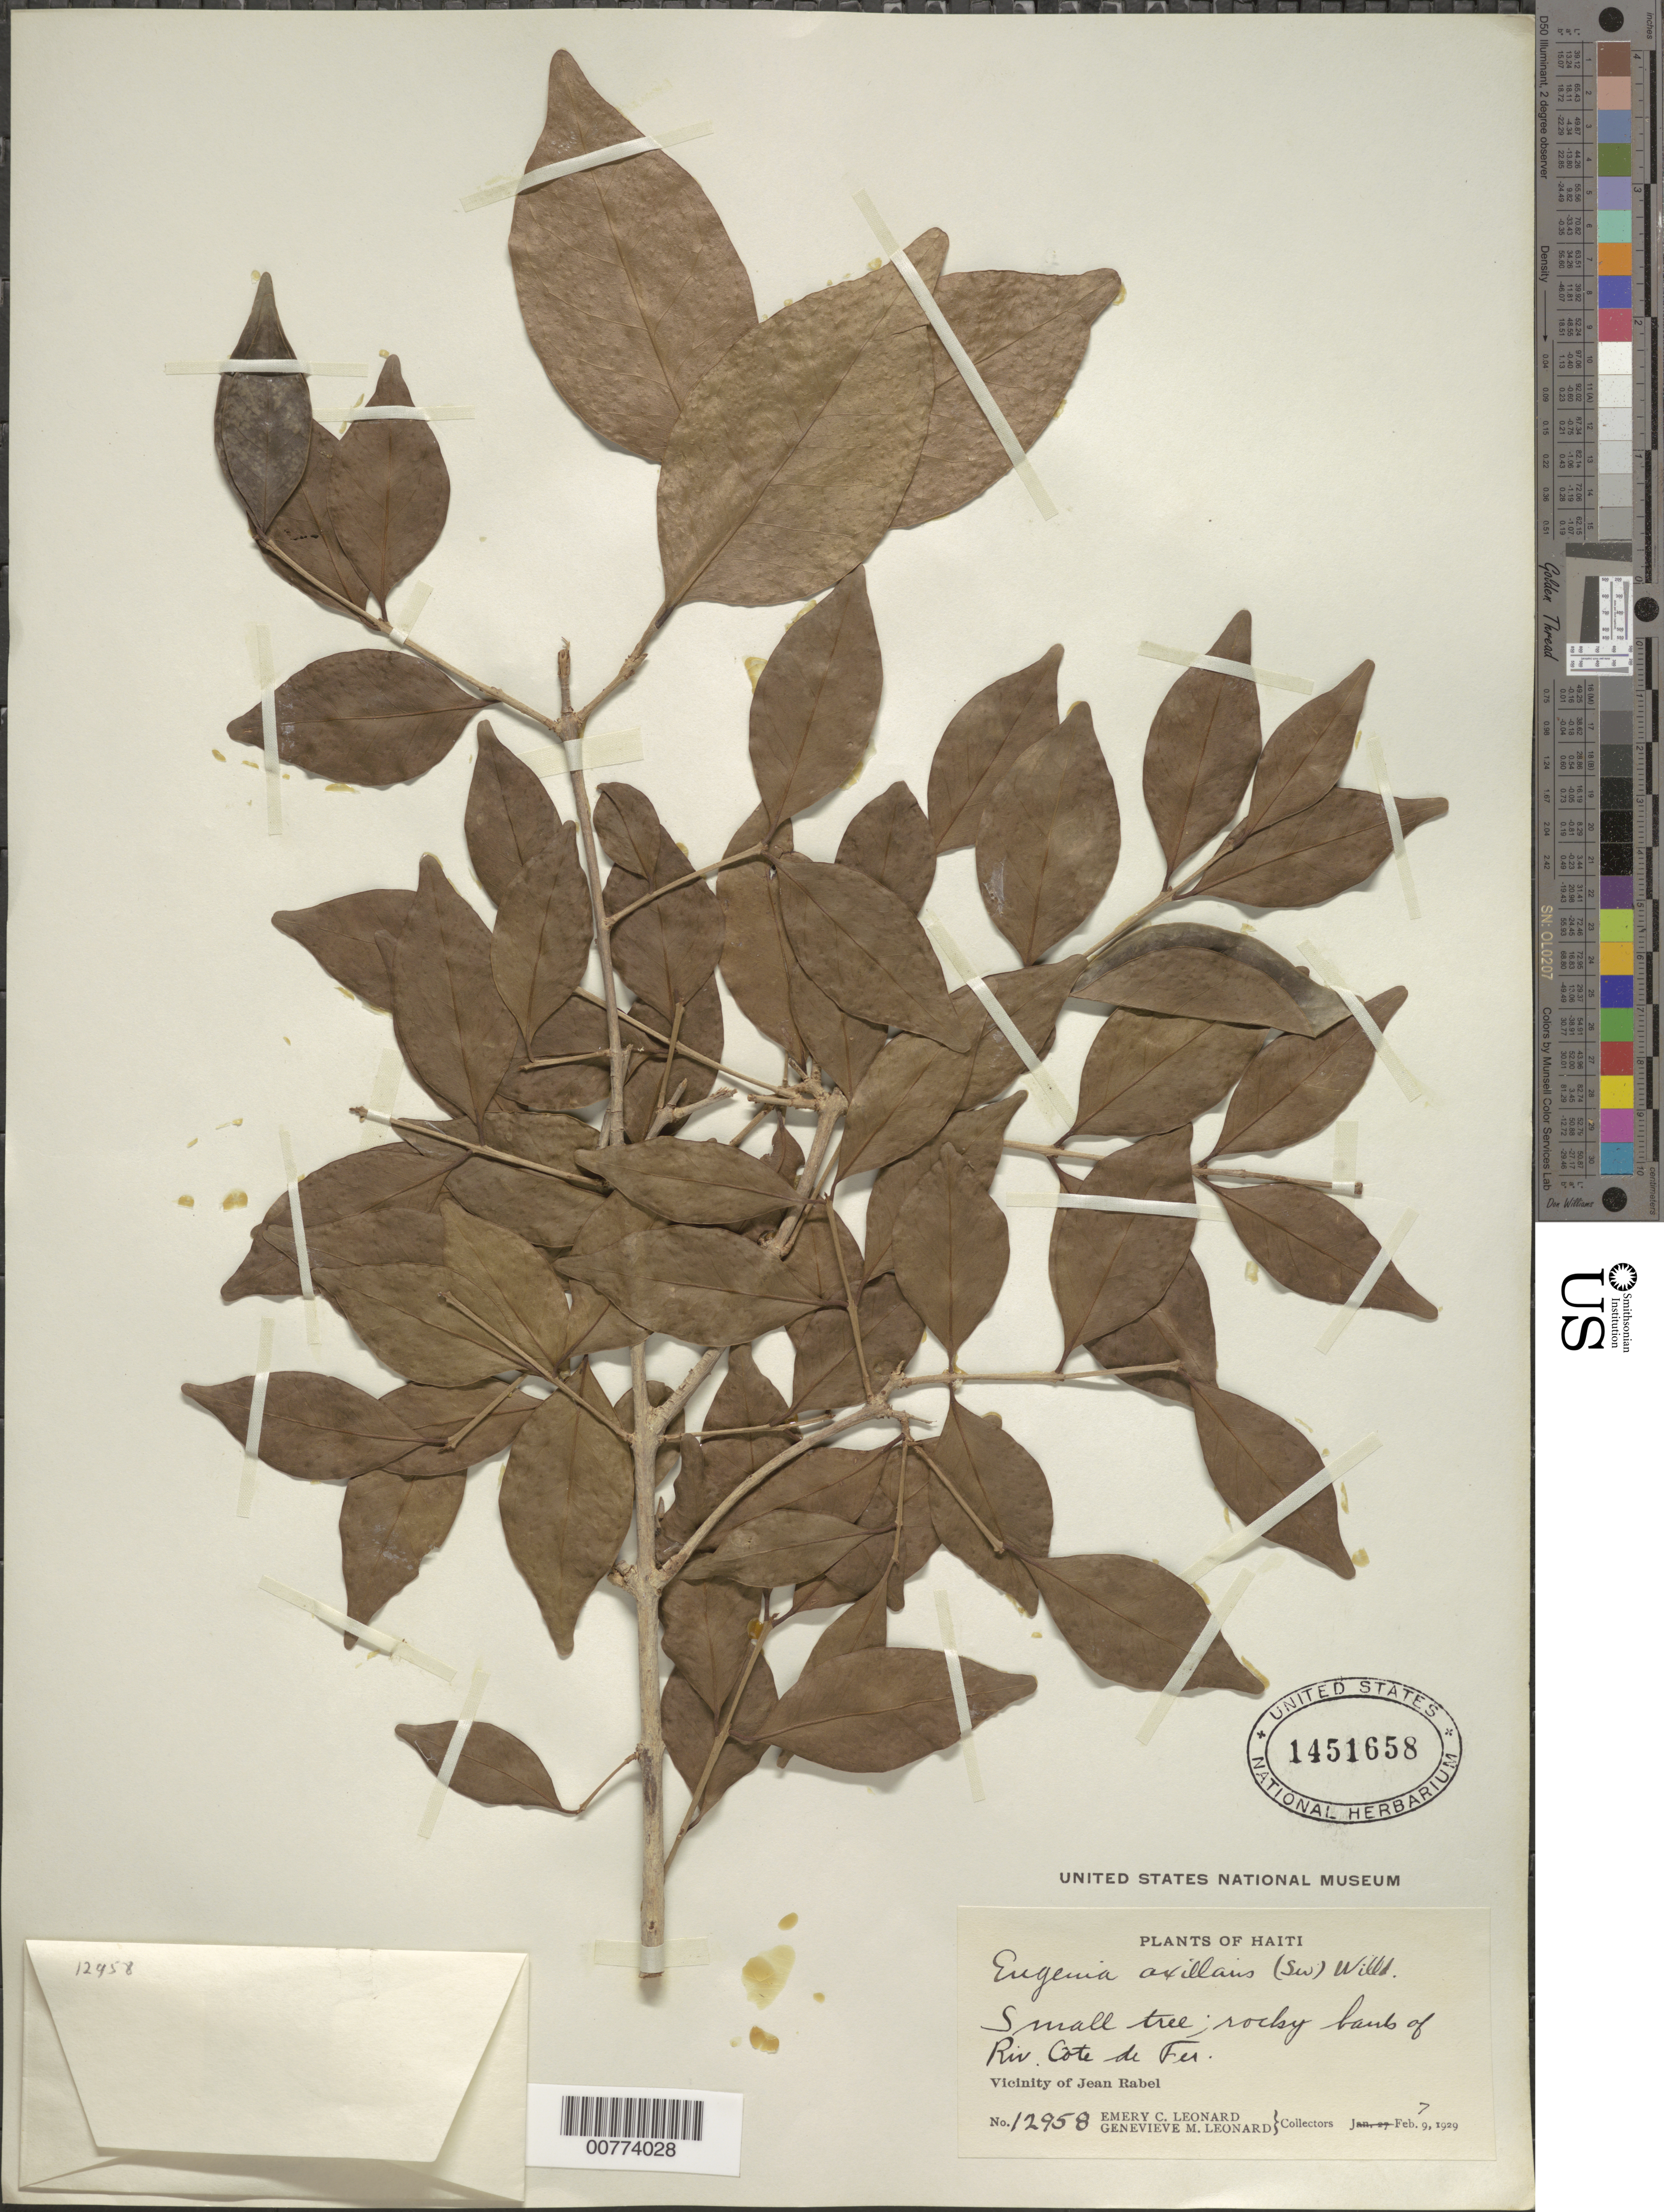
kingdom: Plantae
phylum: Tracheophyta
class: Magnoliopsida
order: Myrtales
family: Myrtaceae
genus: Eugenia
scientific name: Eugenia axillaris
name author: (Sw.) Willd.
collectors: E. C. Leonard & G. M. Leonard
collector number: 12958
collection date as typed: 07 Feb 1929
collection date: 1929-02-07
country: Haiti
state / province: Nord-Ouest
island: Hispaniola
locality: Vicinity of Jean Rabel, Riv. Côte de Fer.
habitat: Rocky bank of river.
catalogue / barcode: US 1451658